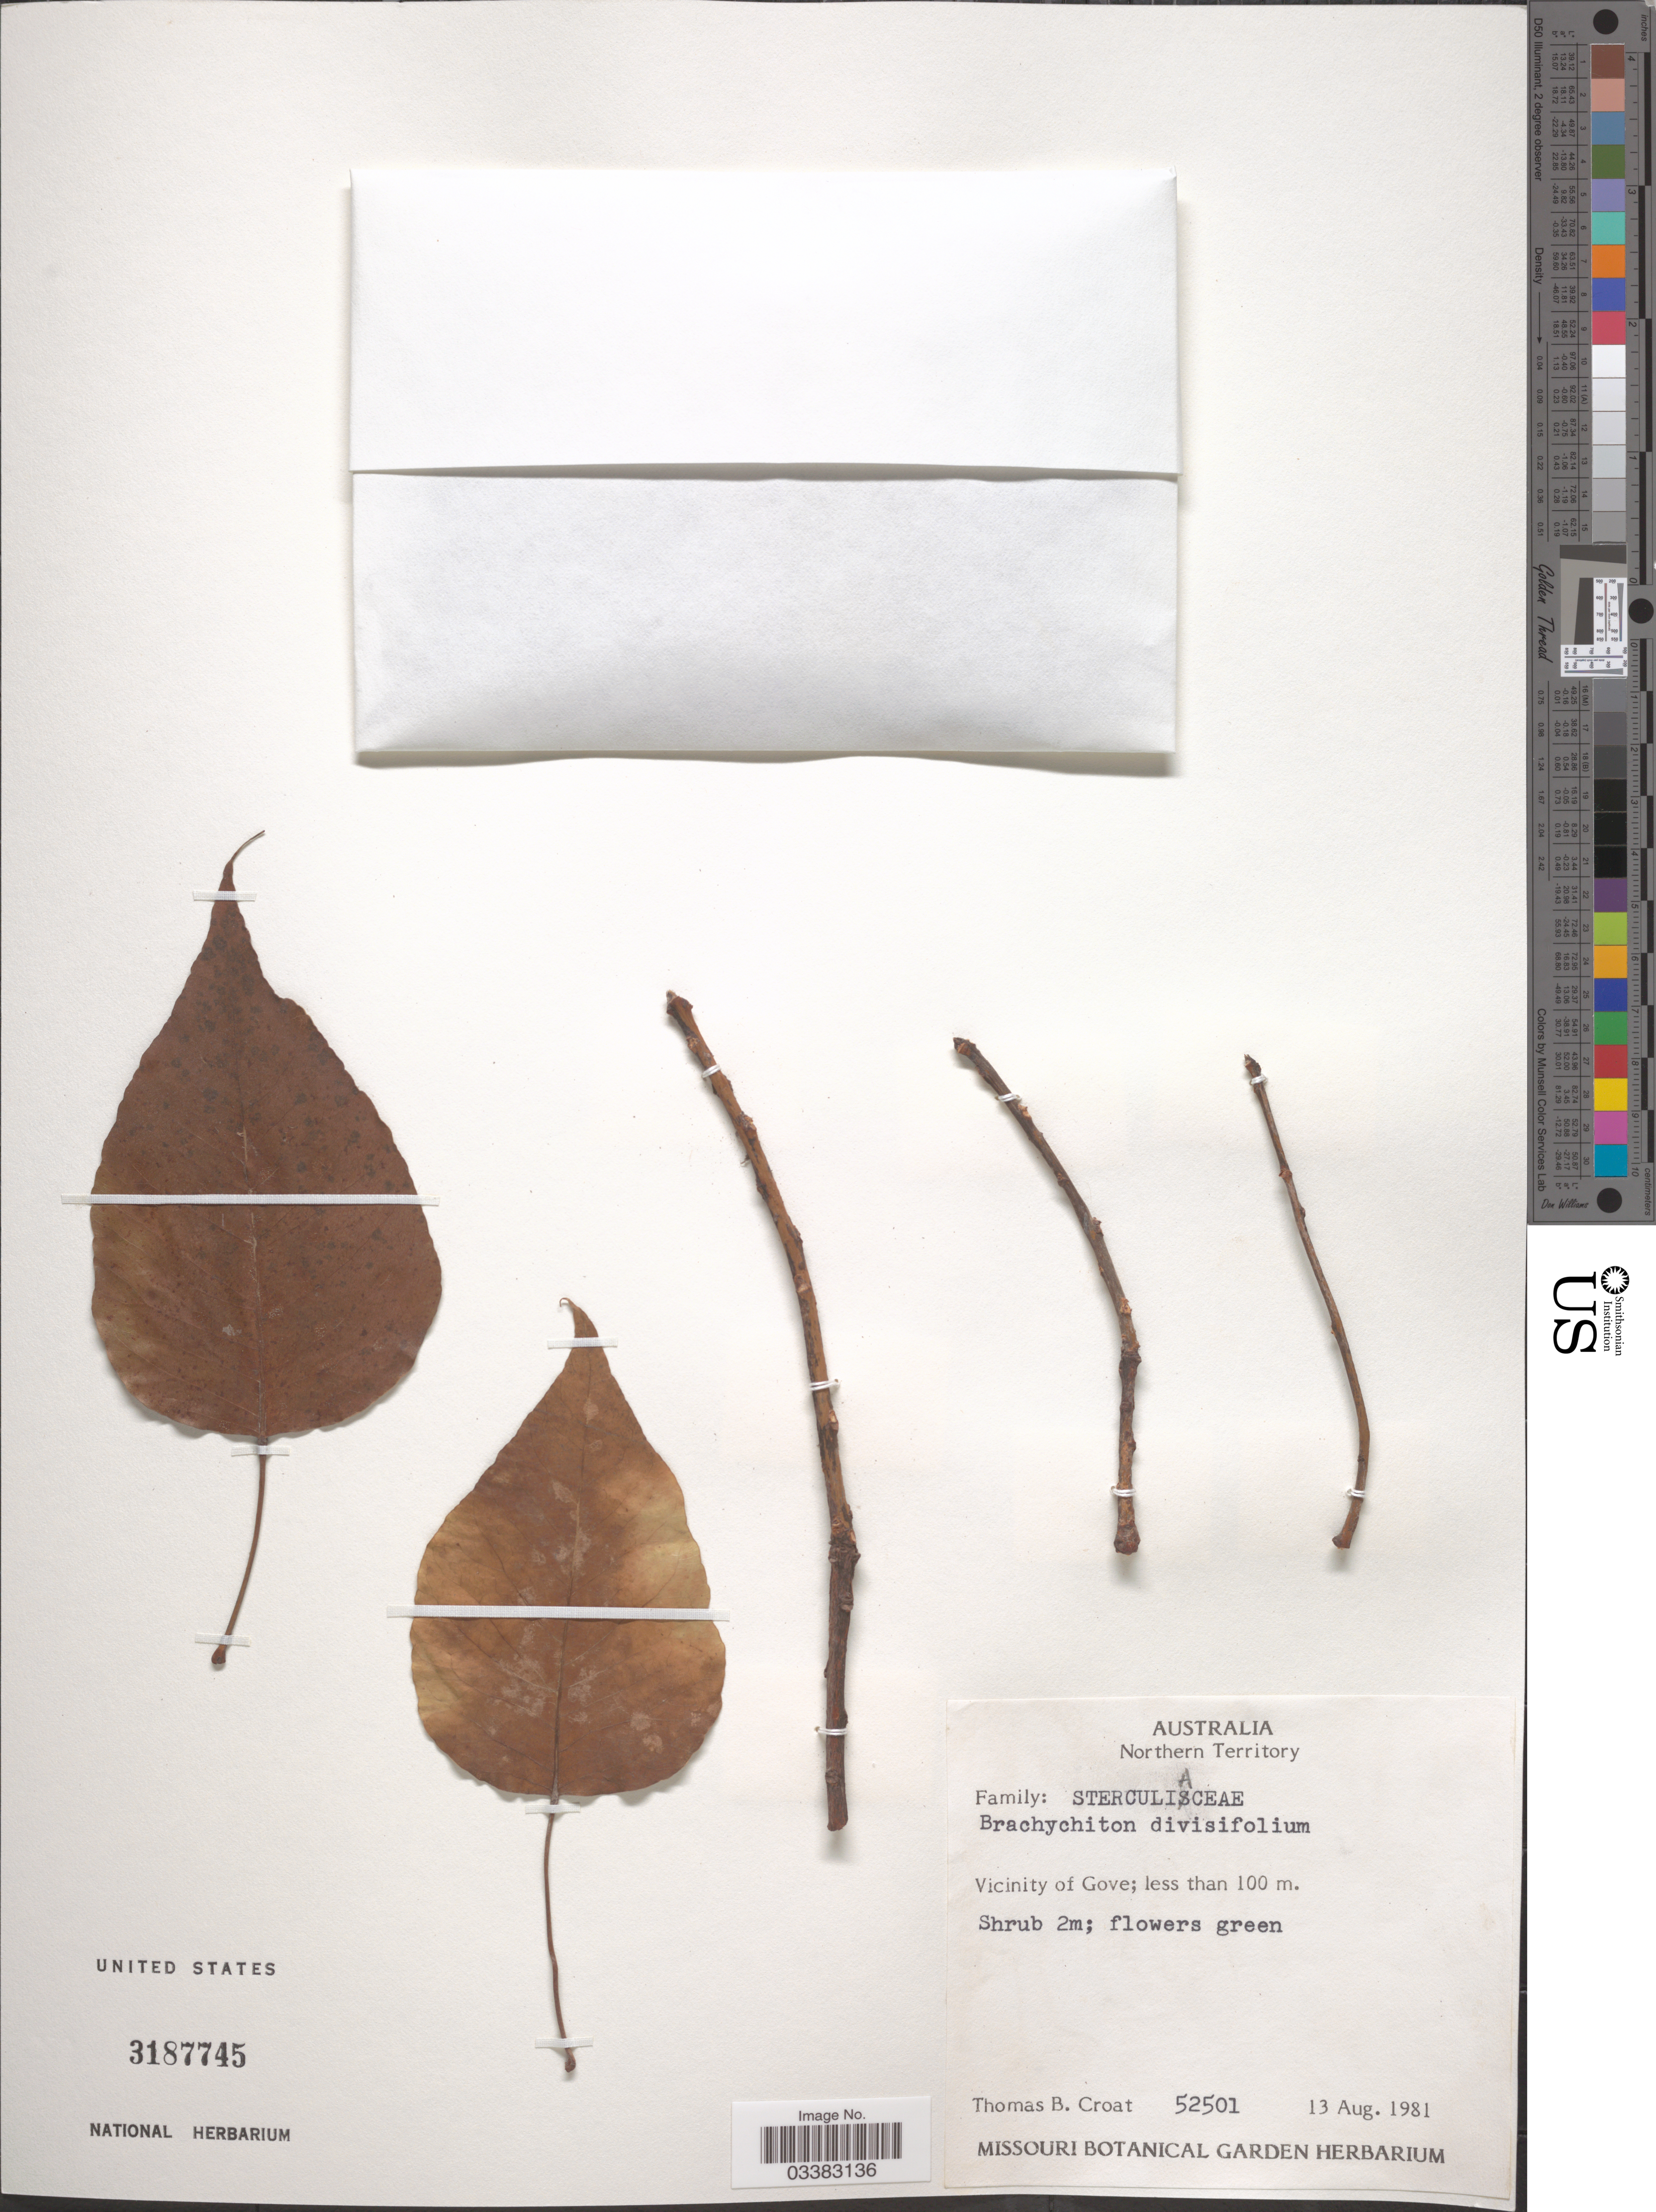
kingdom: Plantae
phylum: Tracheophyta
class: Magnoliopsida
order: Malvales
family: Malvaceae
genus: Brachychiton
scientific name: Brachychiton populneus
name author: (Schott & Endl.) R. Br.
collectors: T. B. Croat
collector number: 52501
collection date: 1981-08-13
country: Australia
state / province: Northern Territory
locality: Vicinity of Gove.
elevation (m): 100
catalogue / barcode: US 3187745